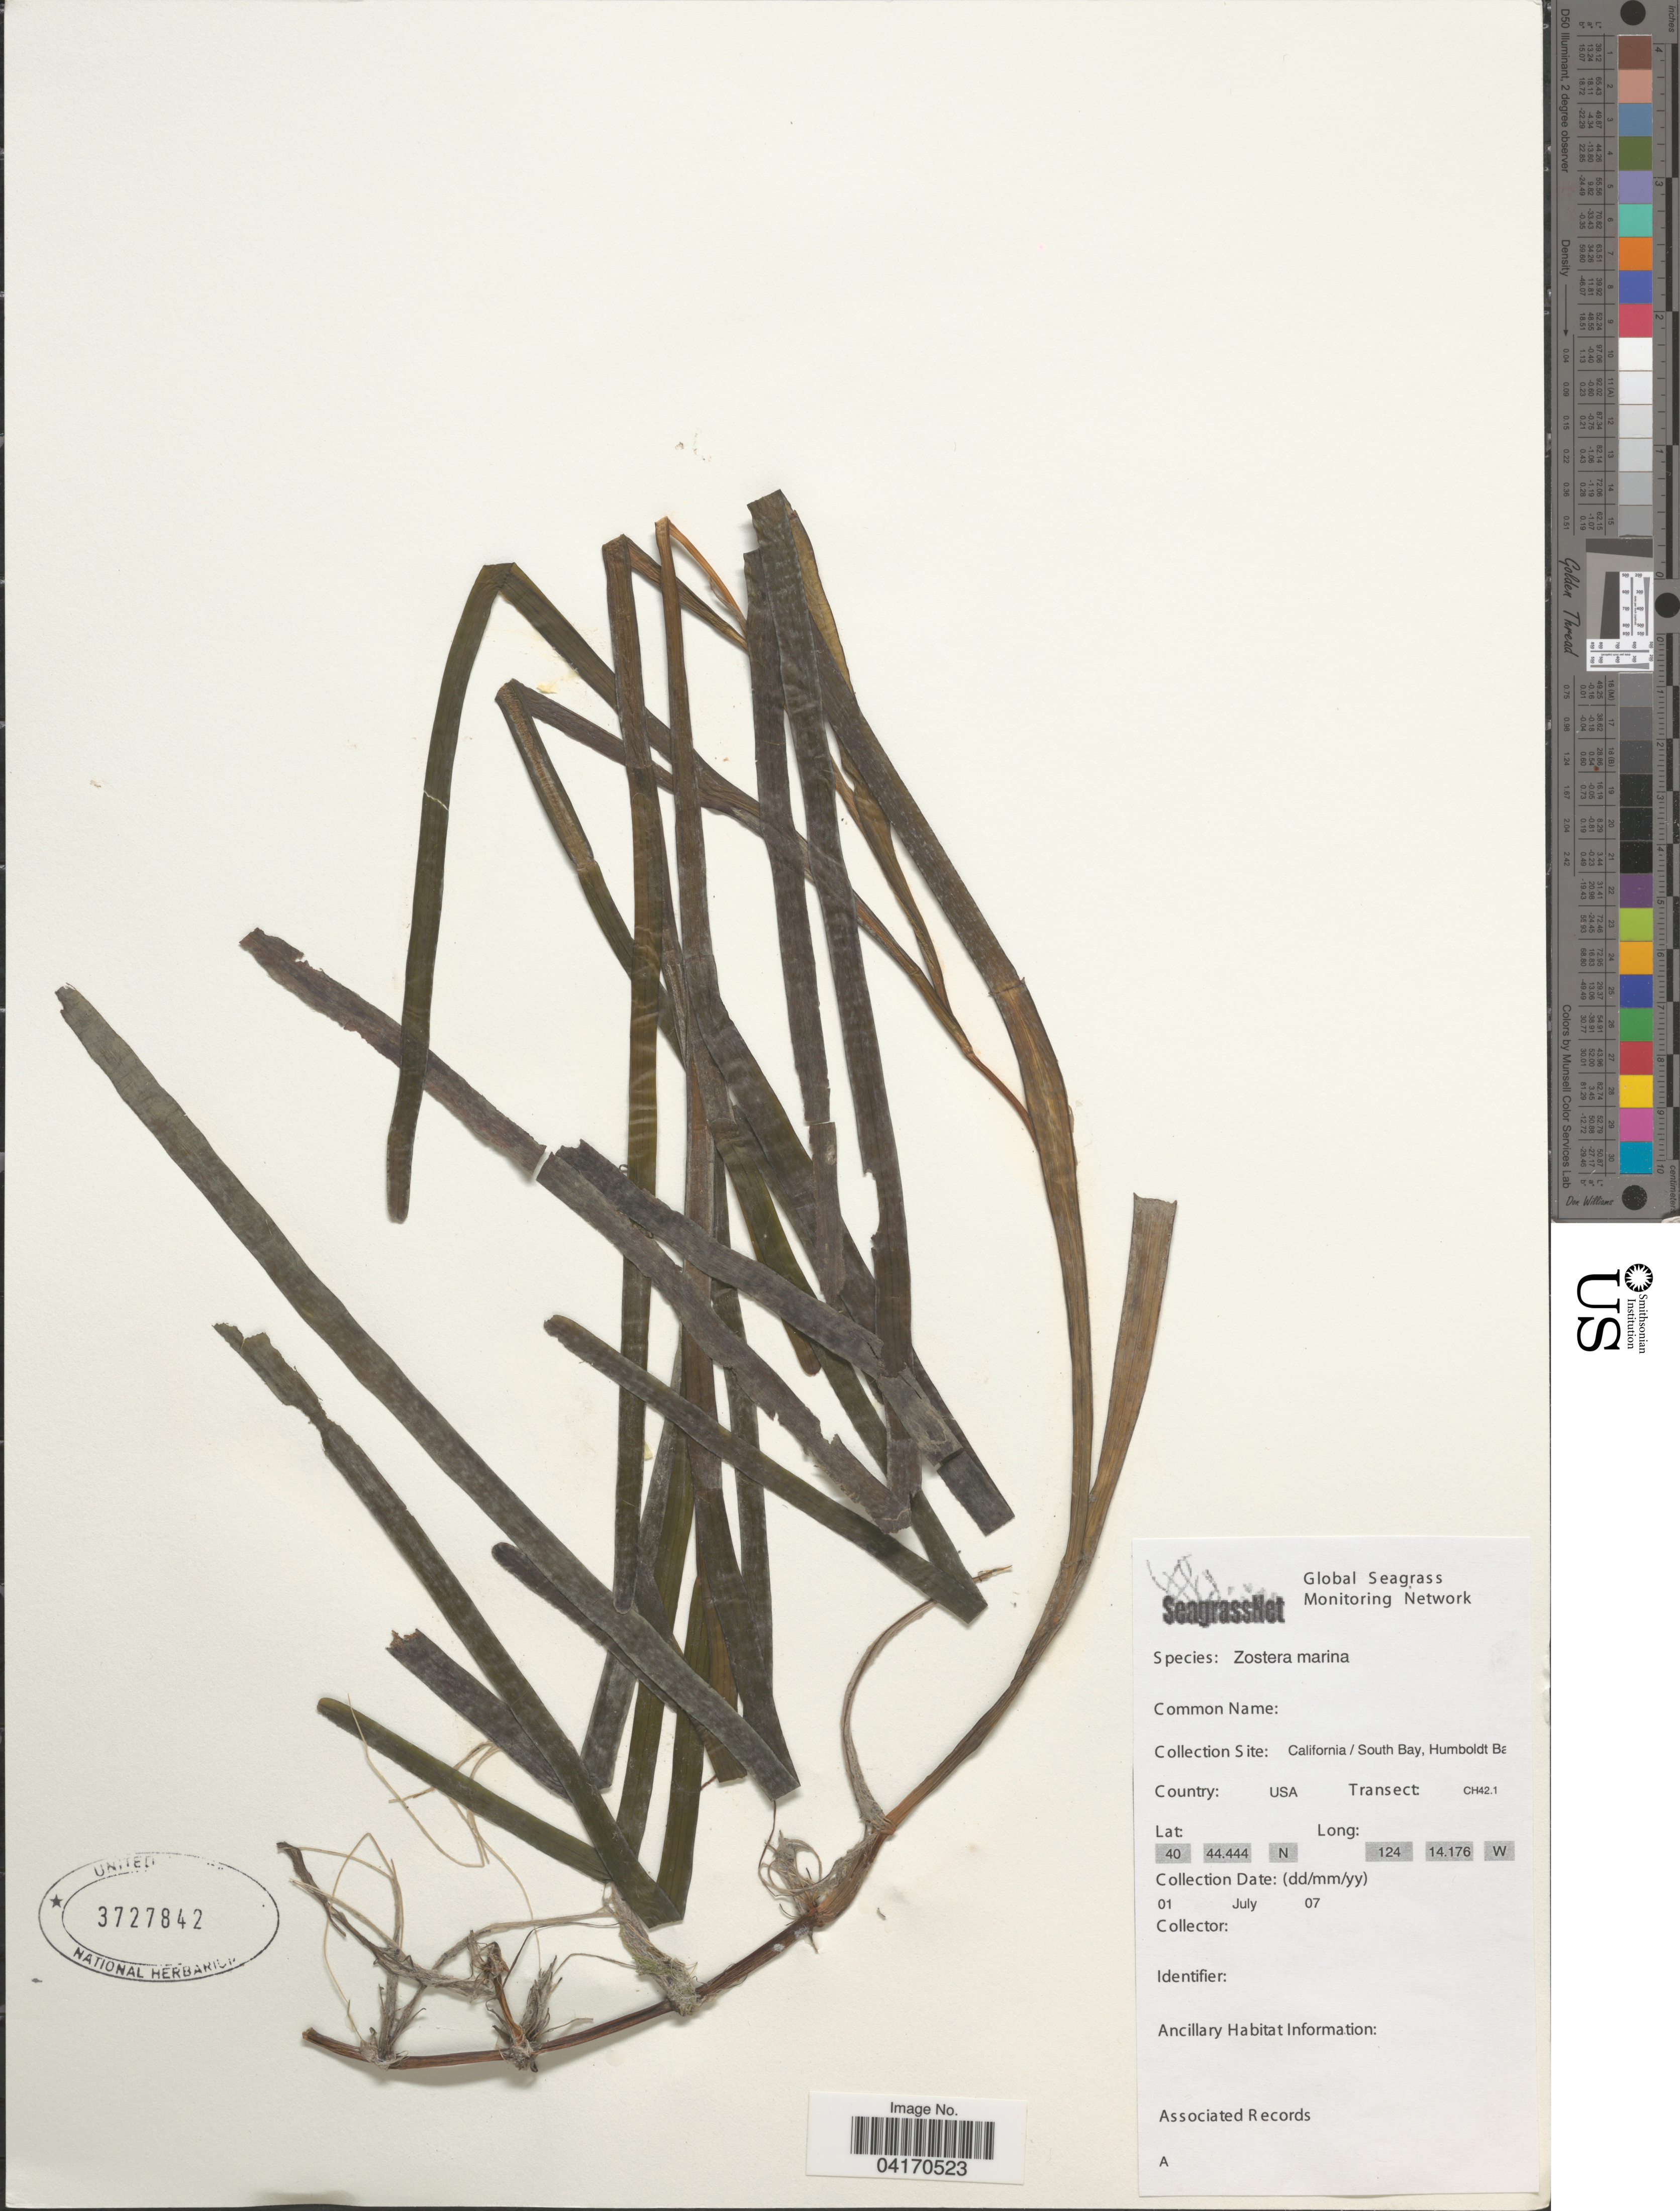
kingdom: Plantae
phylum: Tracheophyta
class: Liliopsida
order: Alismatales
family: Zosteraceae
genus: Zostera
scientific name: Zostera marina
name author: L.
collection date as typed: Transcribed d/m/y: 1/7/7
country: United States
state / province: California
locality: Collection Site: California / South Bay, Humboldt Ba. Transect: CH42.1.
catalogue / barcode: US 3727842